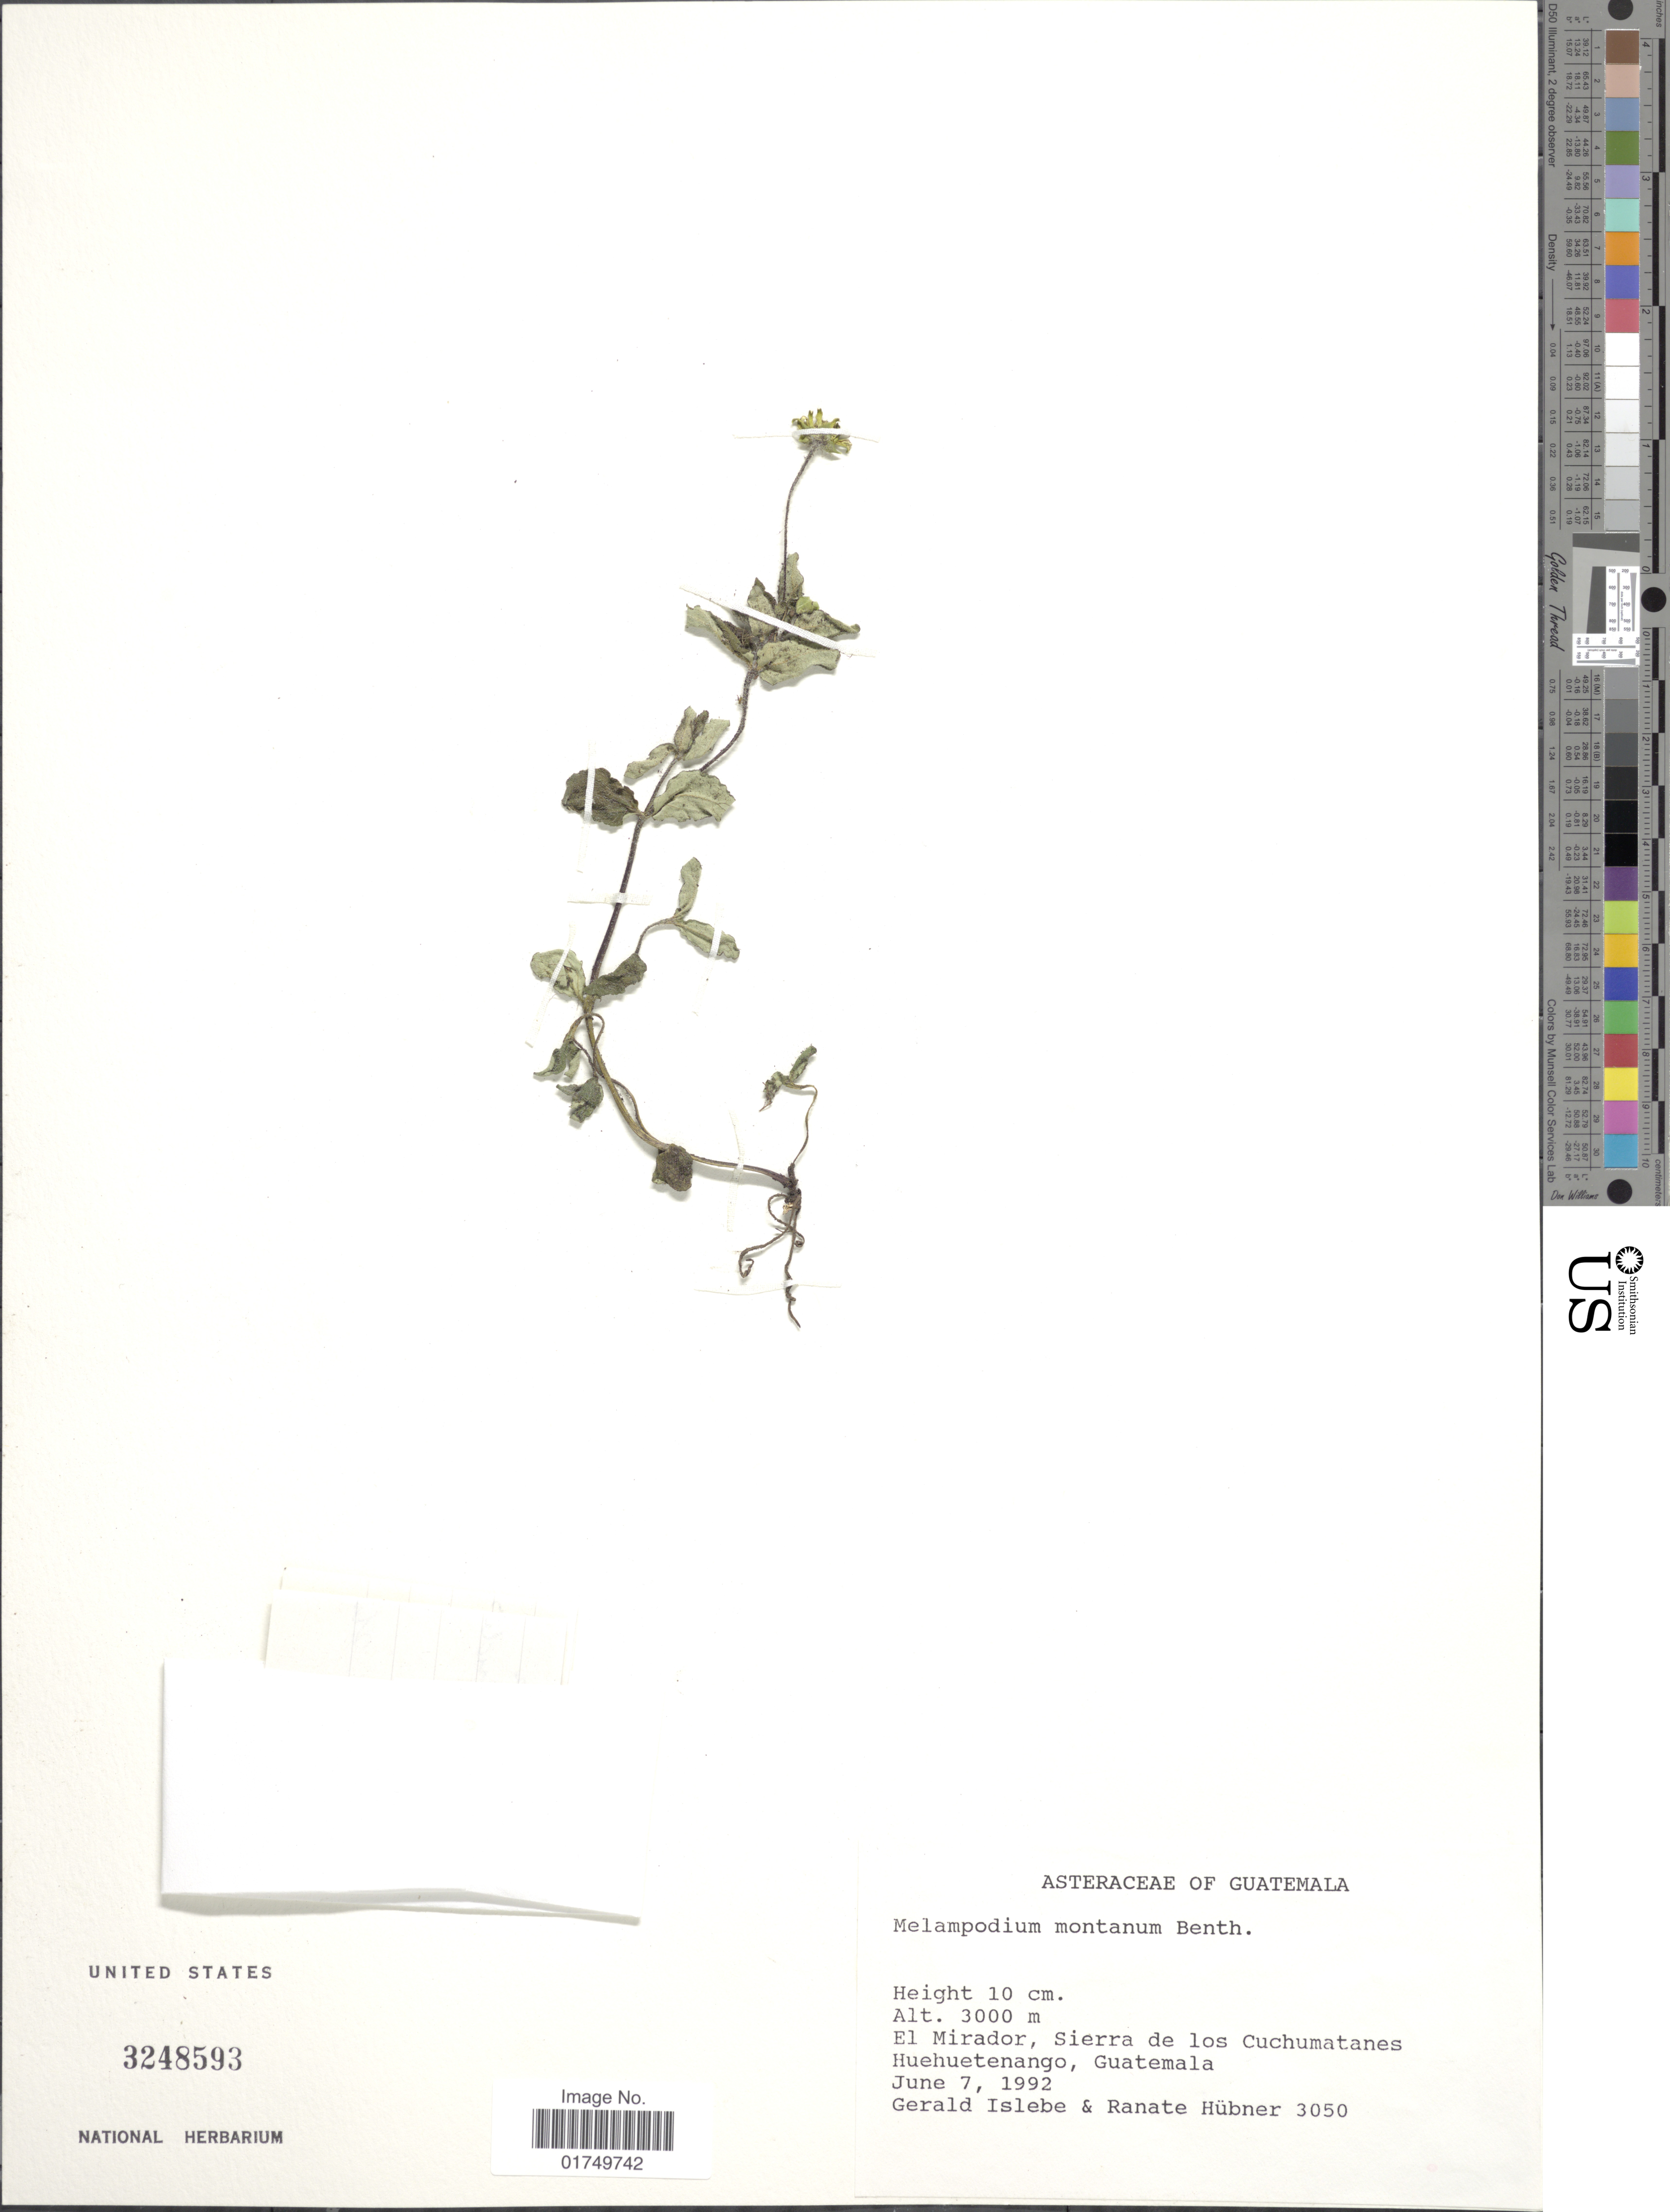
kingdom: Plantae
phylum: Tracheophyta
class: Magnoliopsida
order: Asterales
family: Asteraceae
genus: Melampodium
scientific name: Melampodium montanum var. montanum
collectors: G. Islebe & R. Hubner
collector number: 3050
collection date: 1992-06-07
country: Guatemala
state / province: Huehuetenango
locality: El Mirador, Sierra de los Cuchumatanes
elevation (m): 3000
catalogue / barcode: US 3248593